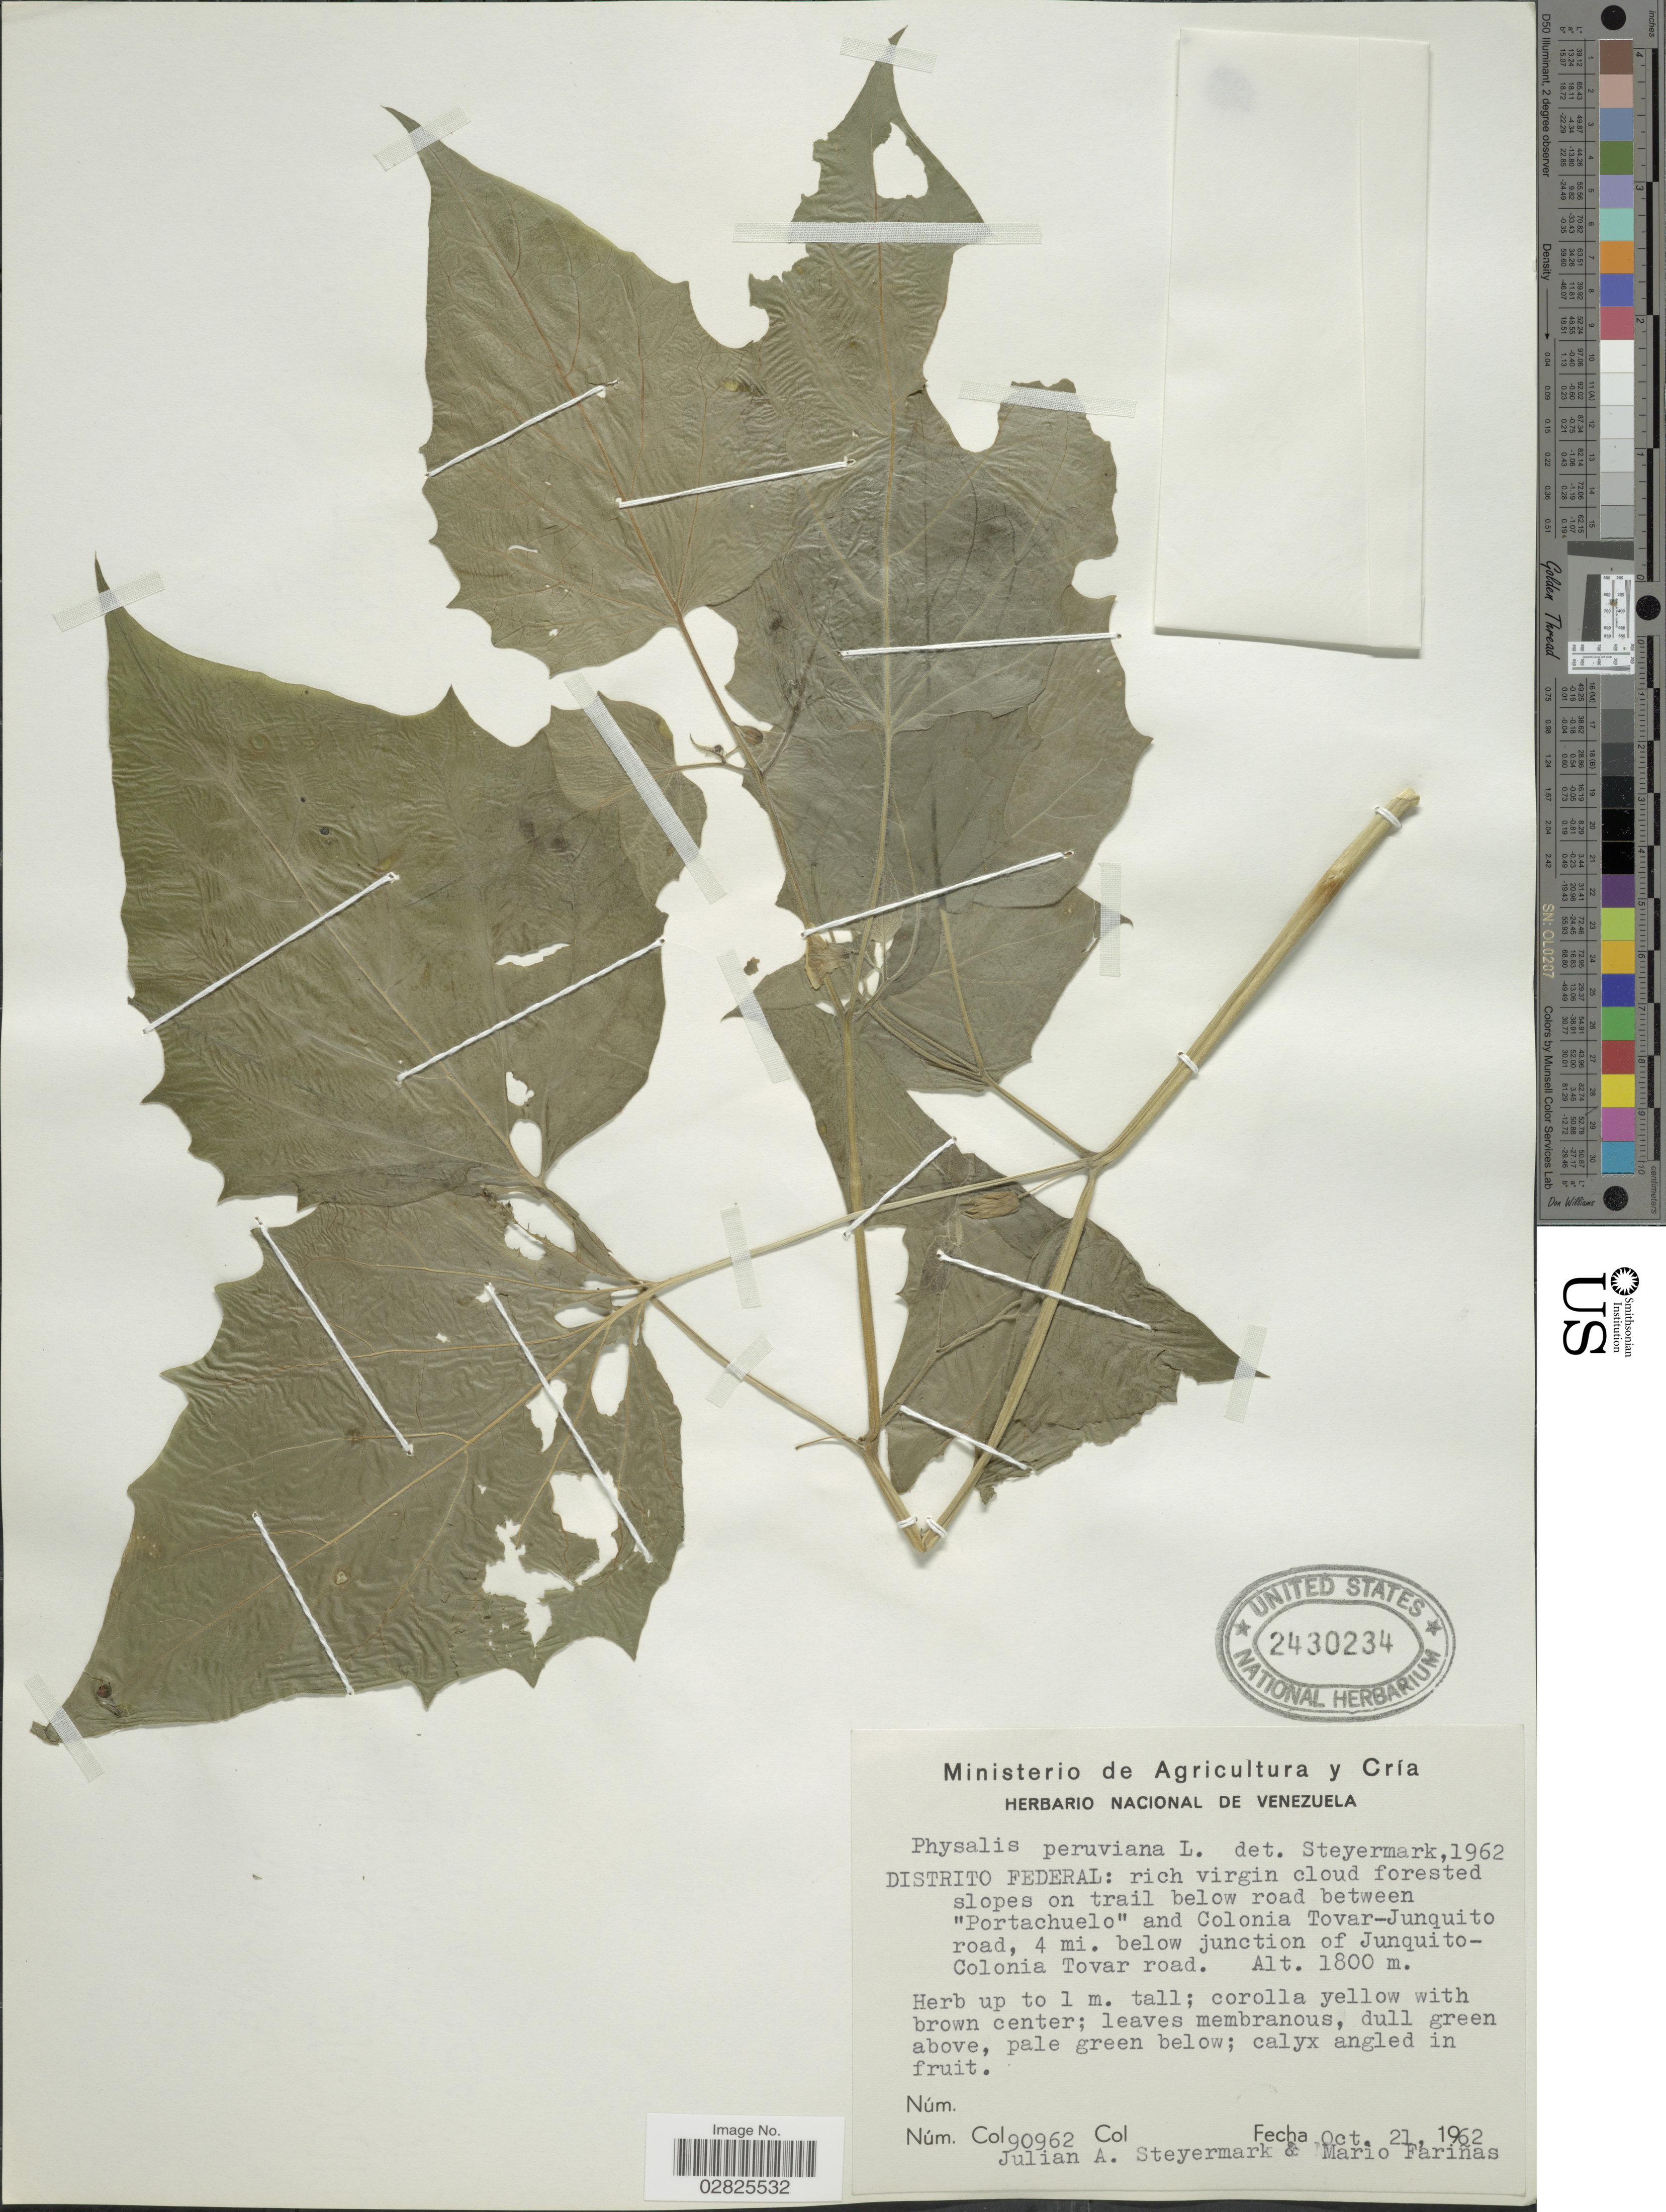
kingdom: Plantae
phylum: Tracheophyta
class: Magnoliopsida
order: Solanales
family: Solanaceae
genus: Physalis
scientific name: Physalis peruviana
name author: L.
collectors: J. Steyermark & M. Fariñas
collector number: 90962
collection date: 1962-10-21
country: Venezuela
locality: Distrito Federal: rich virgin cloud forested slopes on trail below road between "Portachuelo" and Colonia Tovar-Junquito road, 4 mi. below junction of Junquito-Colonia Tovar road.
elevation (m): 1800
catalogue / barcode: US 2430234